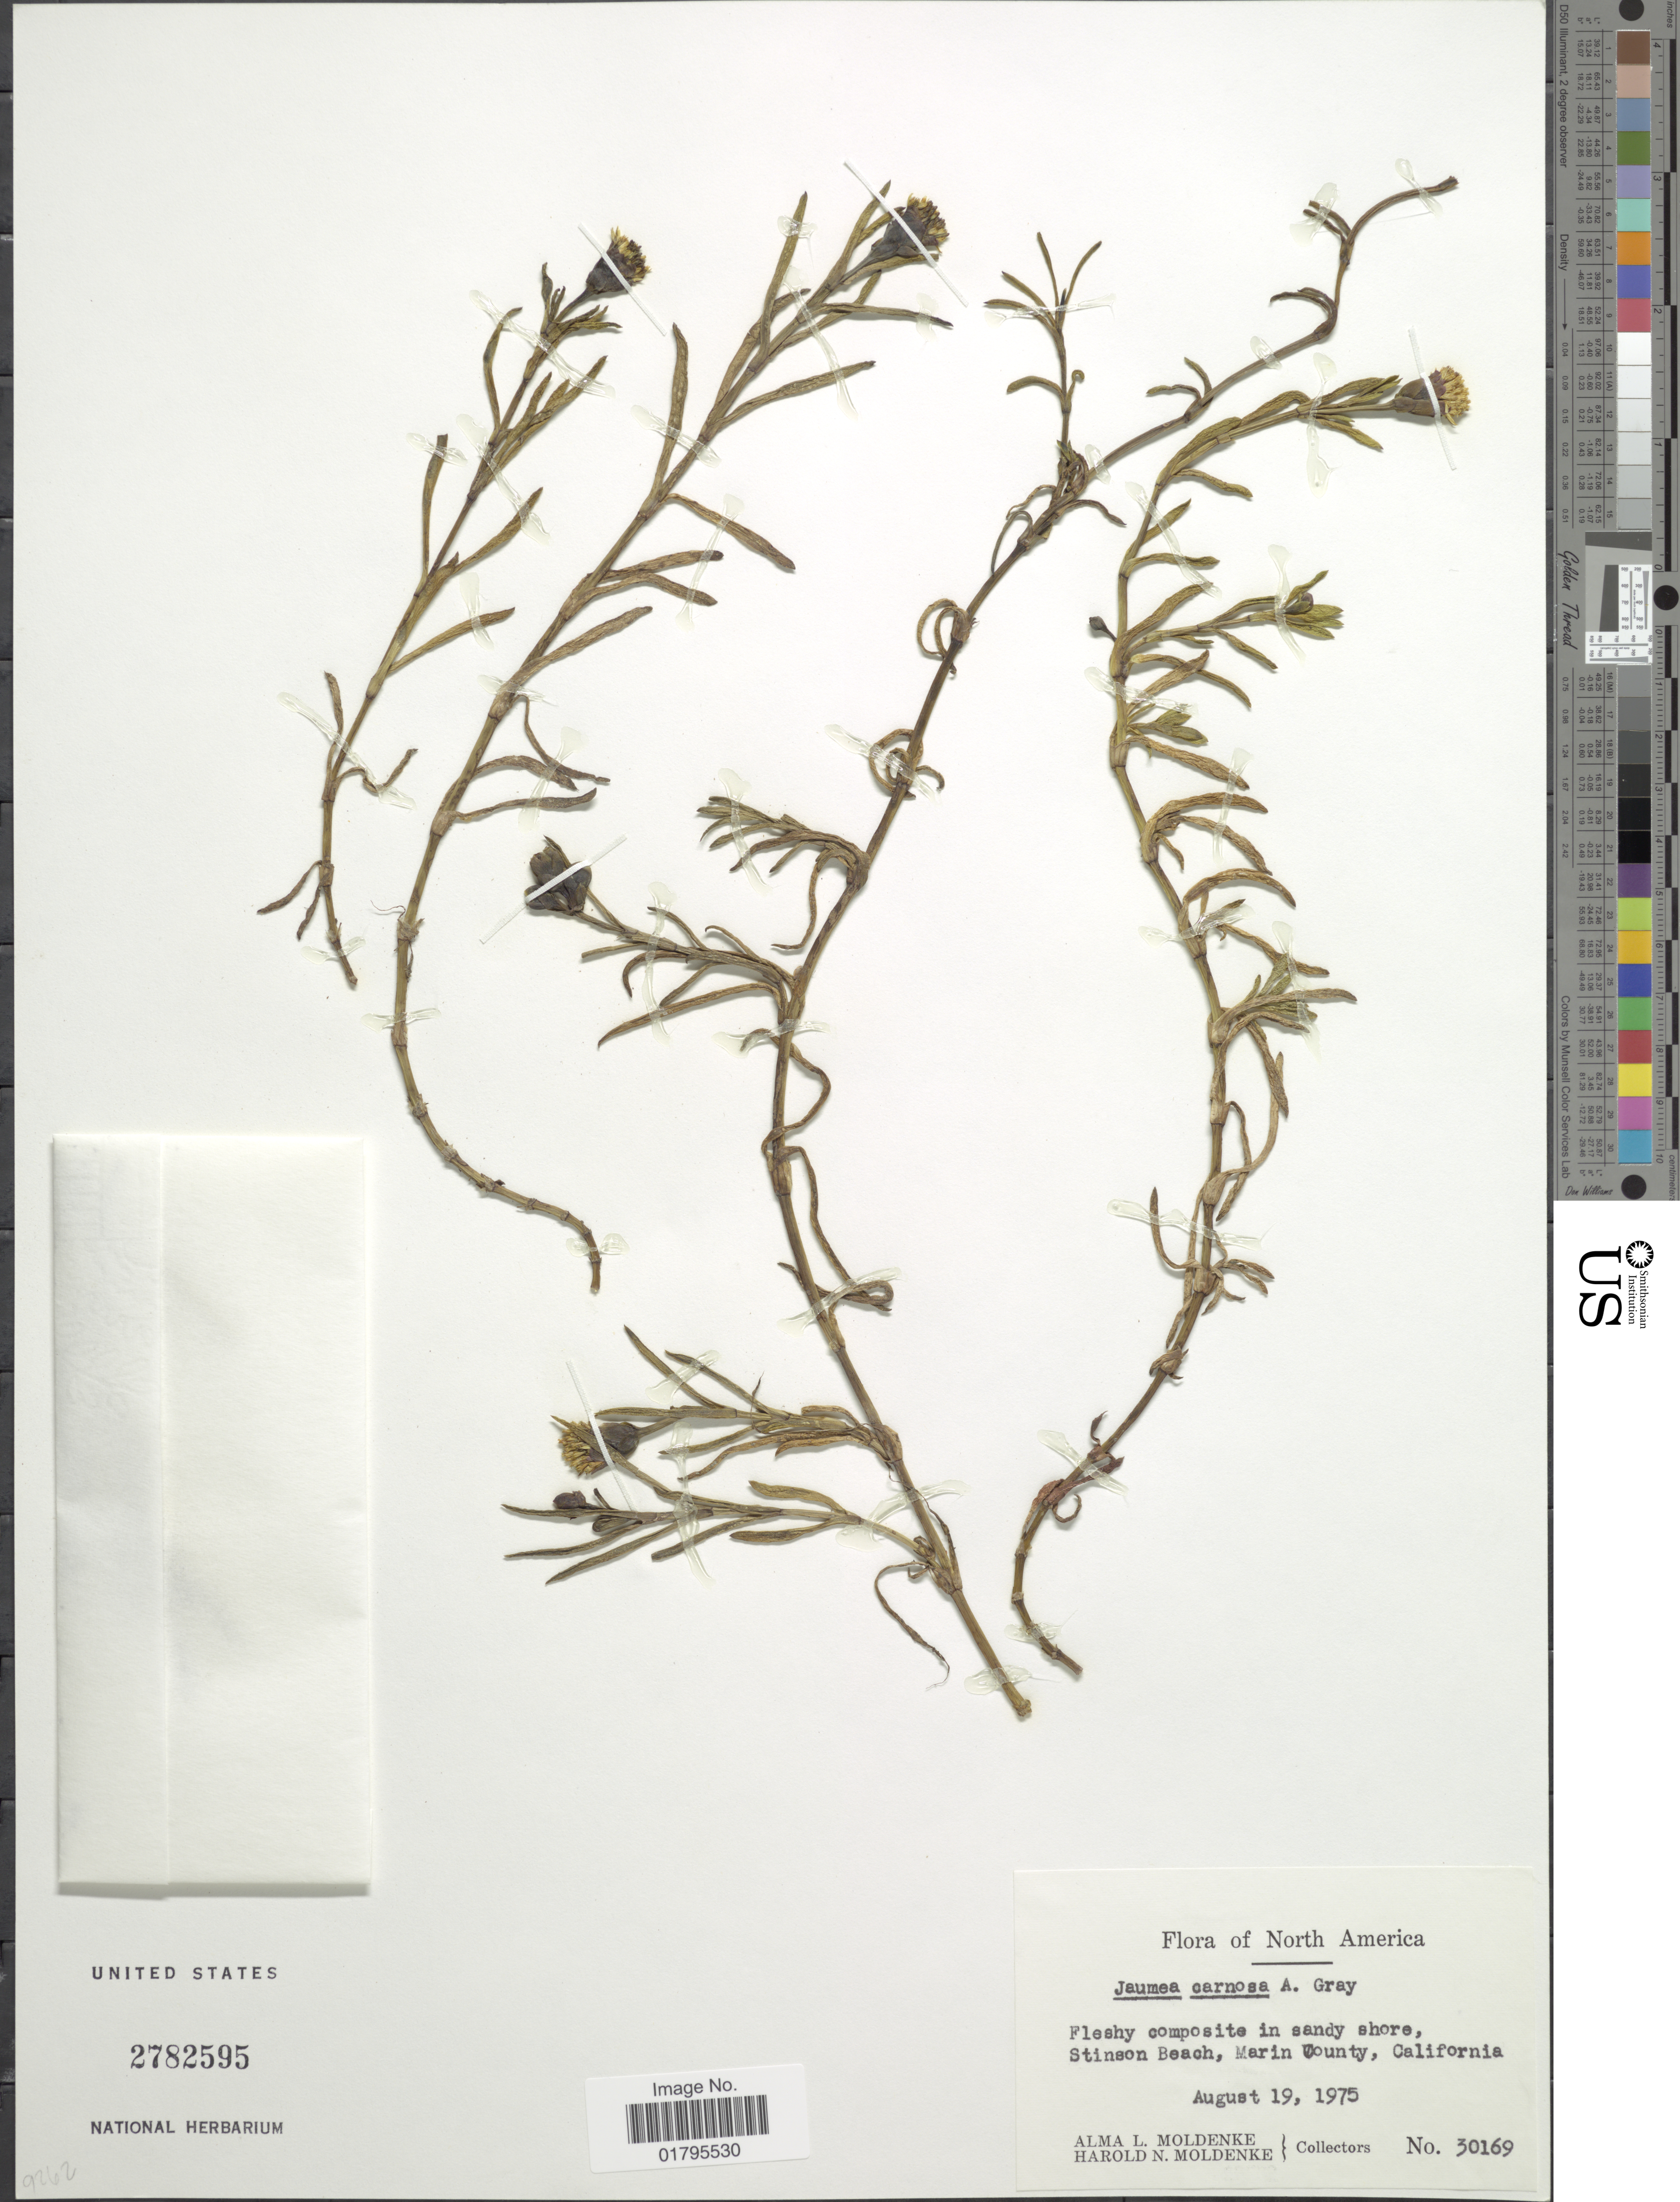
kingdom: Plantae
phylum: Tracheophyta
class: Magnoliopsida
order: Asterales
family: Asteraceae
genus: Jaumea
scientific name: Jaumea carnosa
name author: (Less.) A. Gray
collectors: A. L. Moldenke & H. N. Moldenke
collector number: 30169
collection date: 1975-08-19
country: United States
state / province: California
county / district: Marin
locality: Stinson Beach, Marin County, California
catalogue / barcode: US 2782595